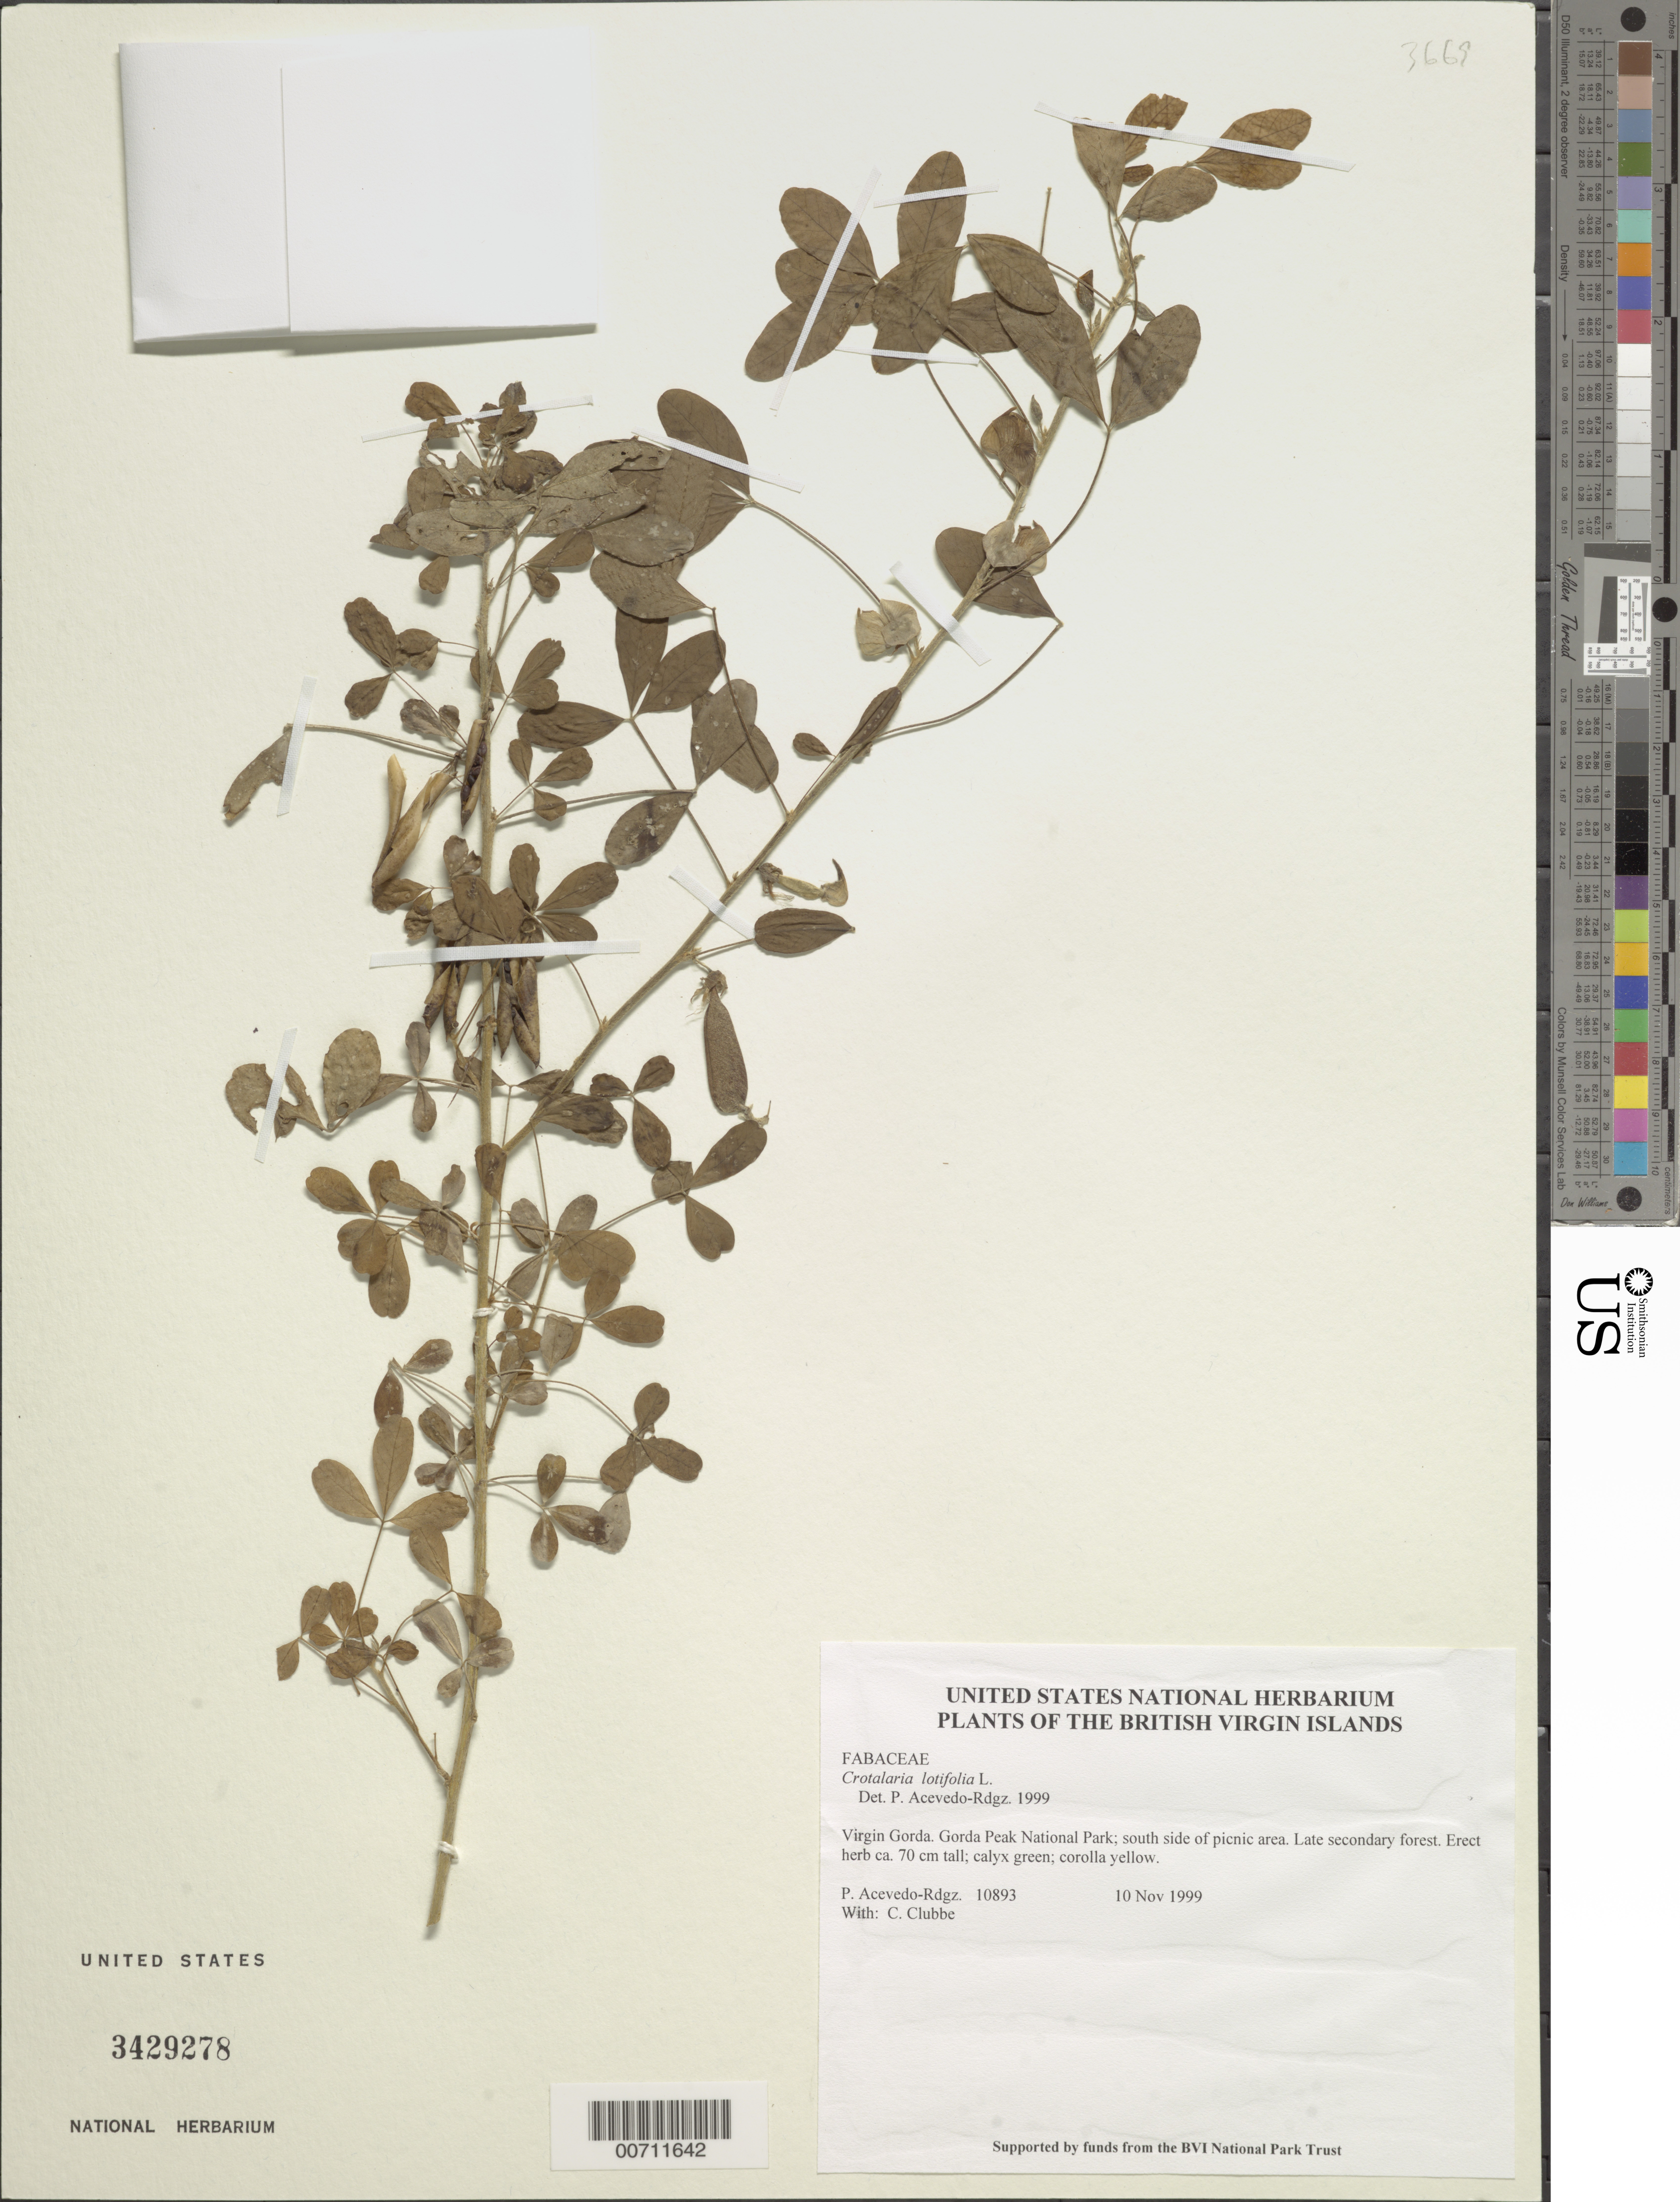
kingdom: Plantae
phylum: Tracheophyta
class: Magnoliopsida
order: Fabales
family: Fabaceae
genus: Crotalaria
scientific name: Crotalaria latifolia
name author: L.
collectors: P. Acevedo-Rodr., C. Clubbe, M. Gillman & C. Hankamer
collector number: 10893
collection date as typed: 10 Nov 1999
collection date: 1999-11-10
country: British Virgin Islands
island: Virgin Gorda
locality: Gorda Peak National Park; south side of picnic area.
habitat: Late secondary forest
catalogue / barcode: US 3429278